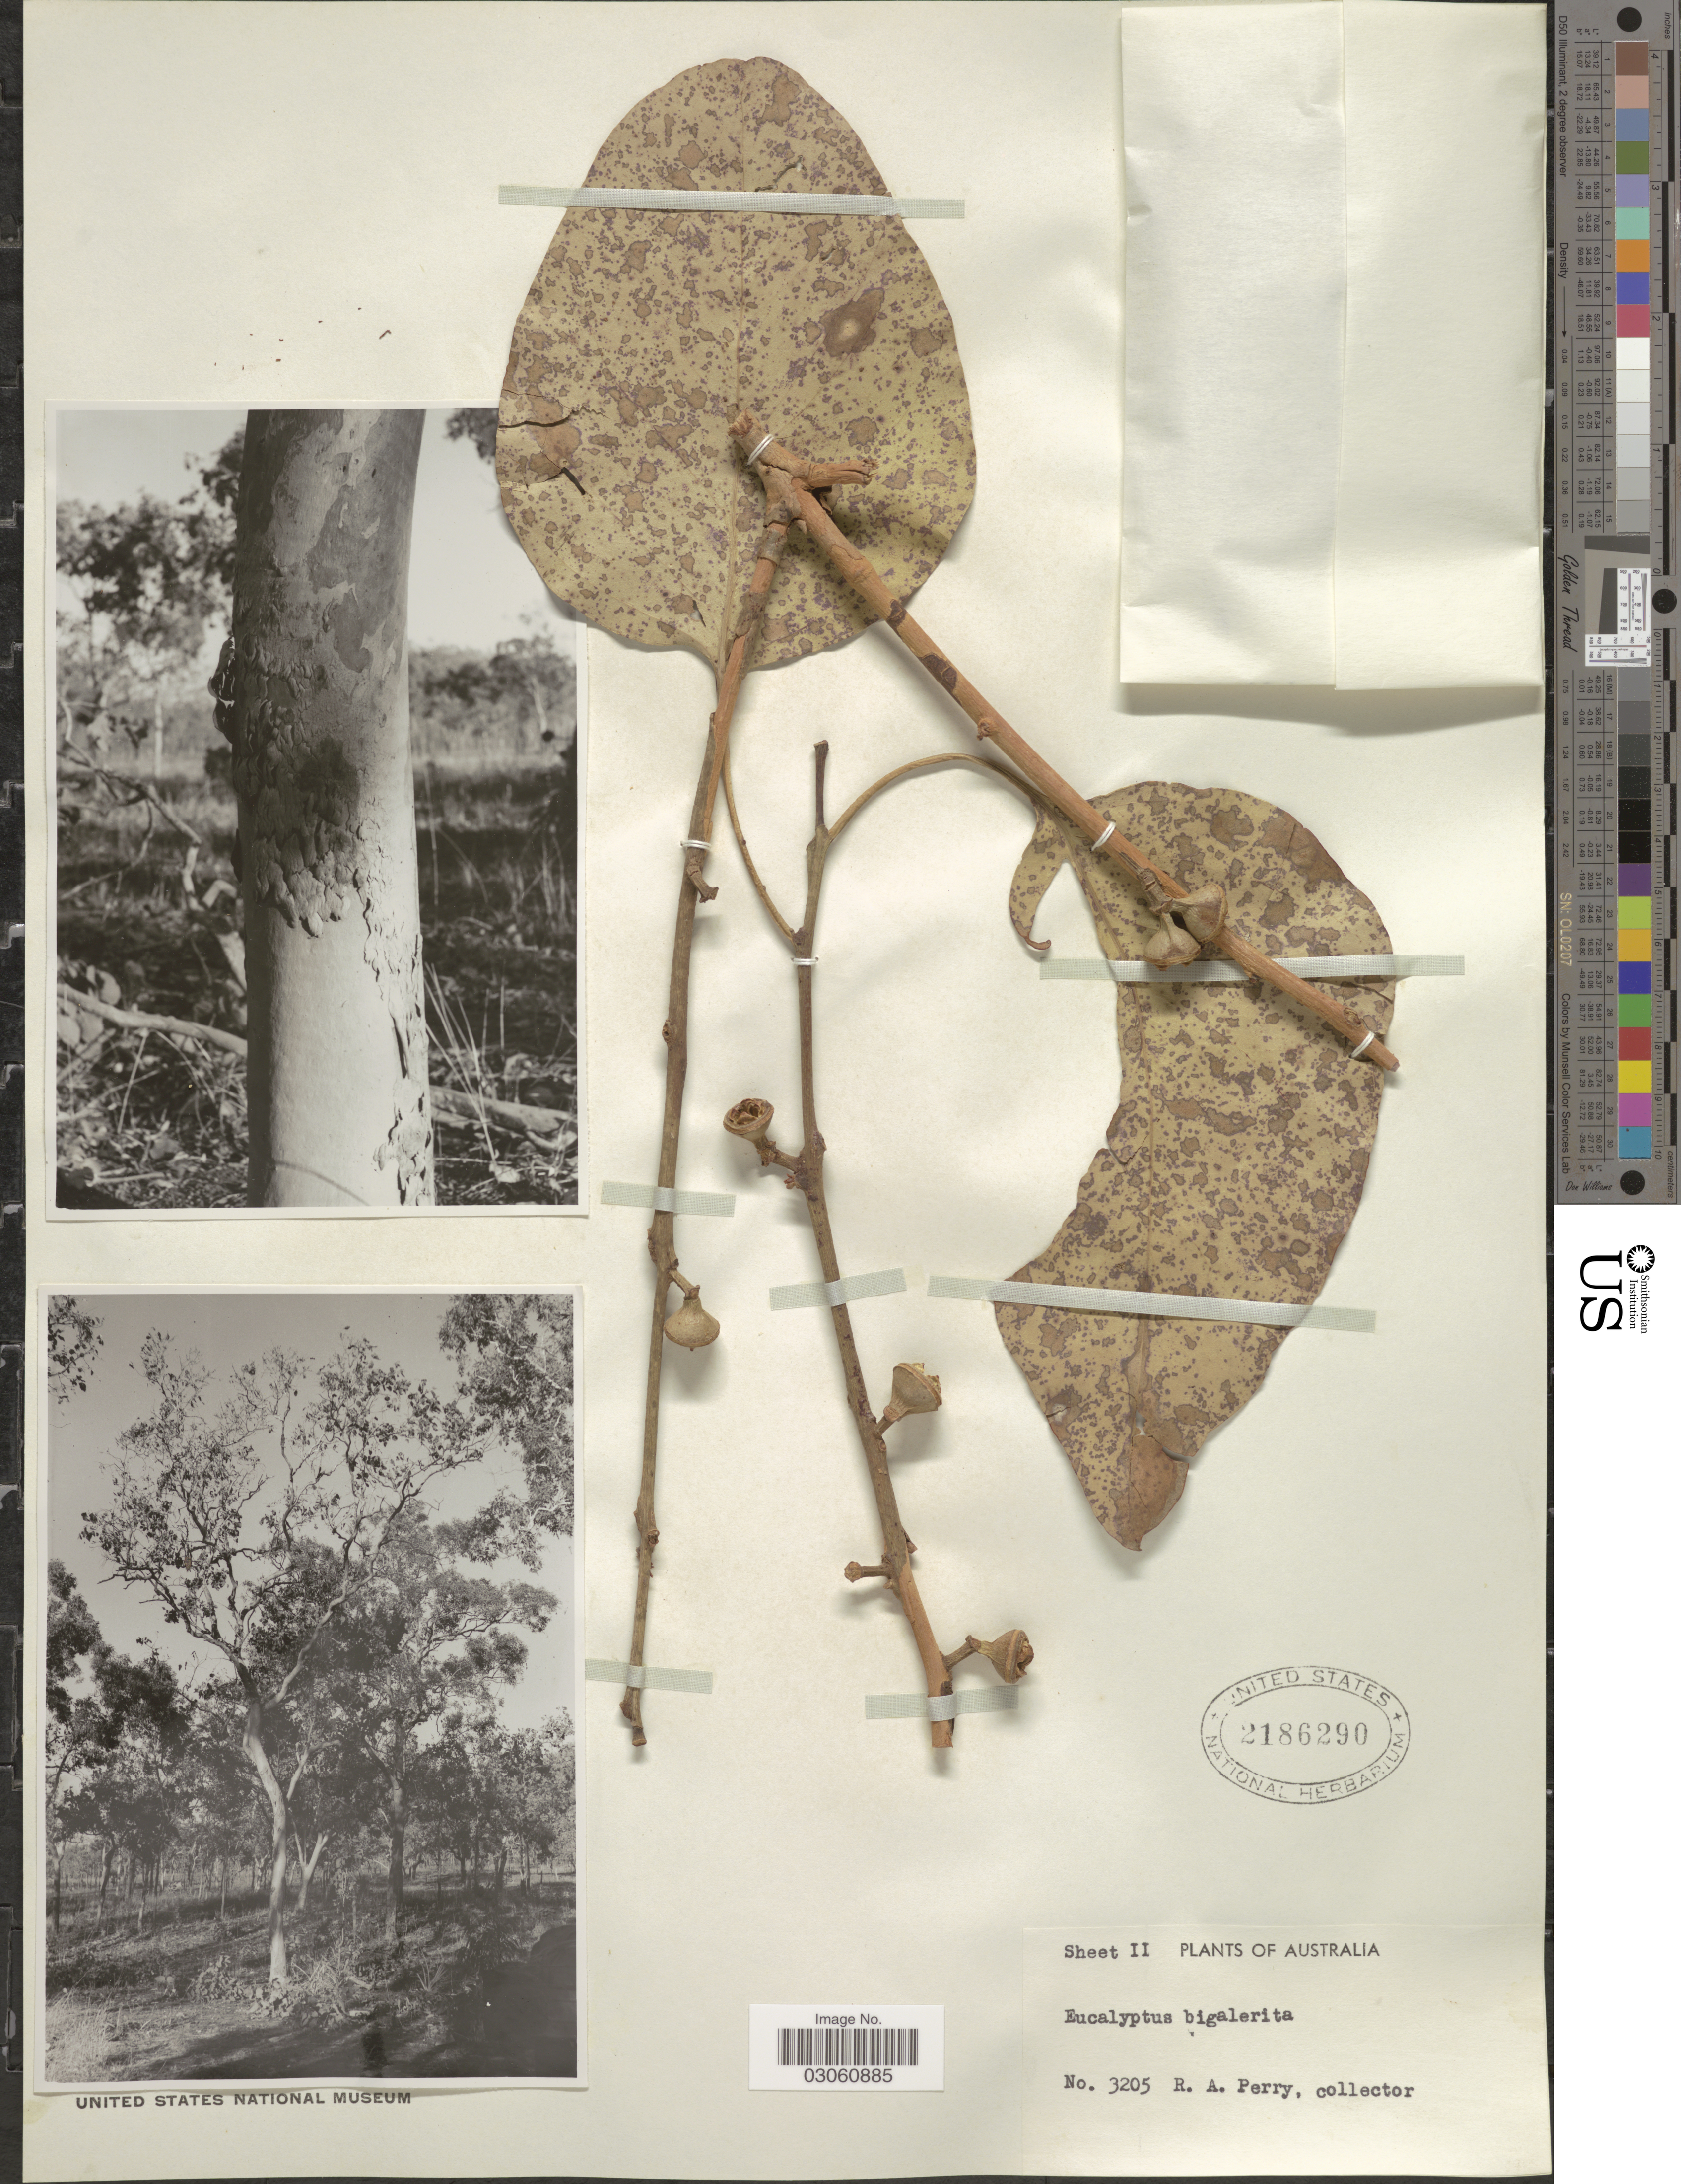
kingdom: Plantae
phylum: Tracheophyta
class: Magnoliopsida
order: Myrtales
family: Myrtaceae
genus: Eucalyptus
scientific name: Eucalyptus bigalerita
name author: F. Muell.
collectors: Perry, R. A.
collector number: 3205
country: Australia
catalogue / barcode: US 2186290